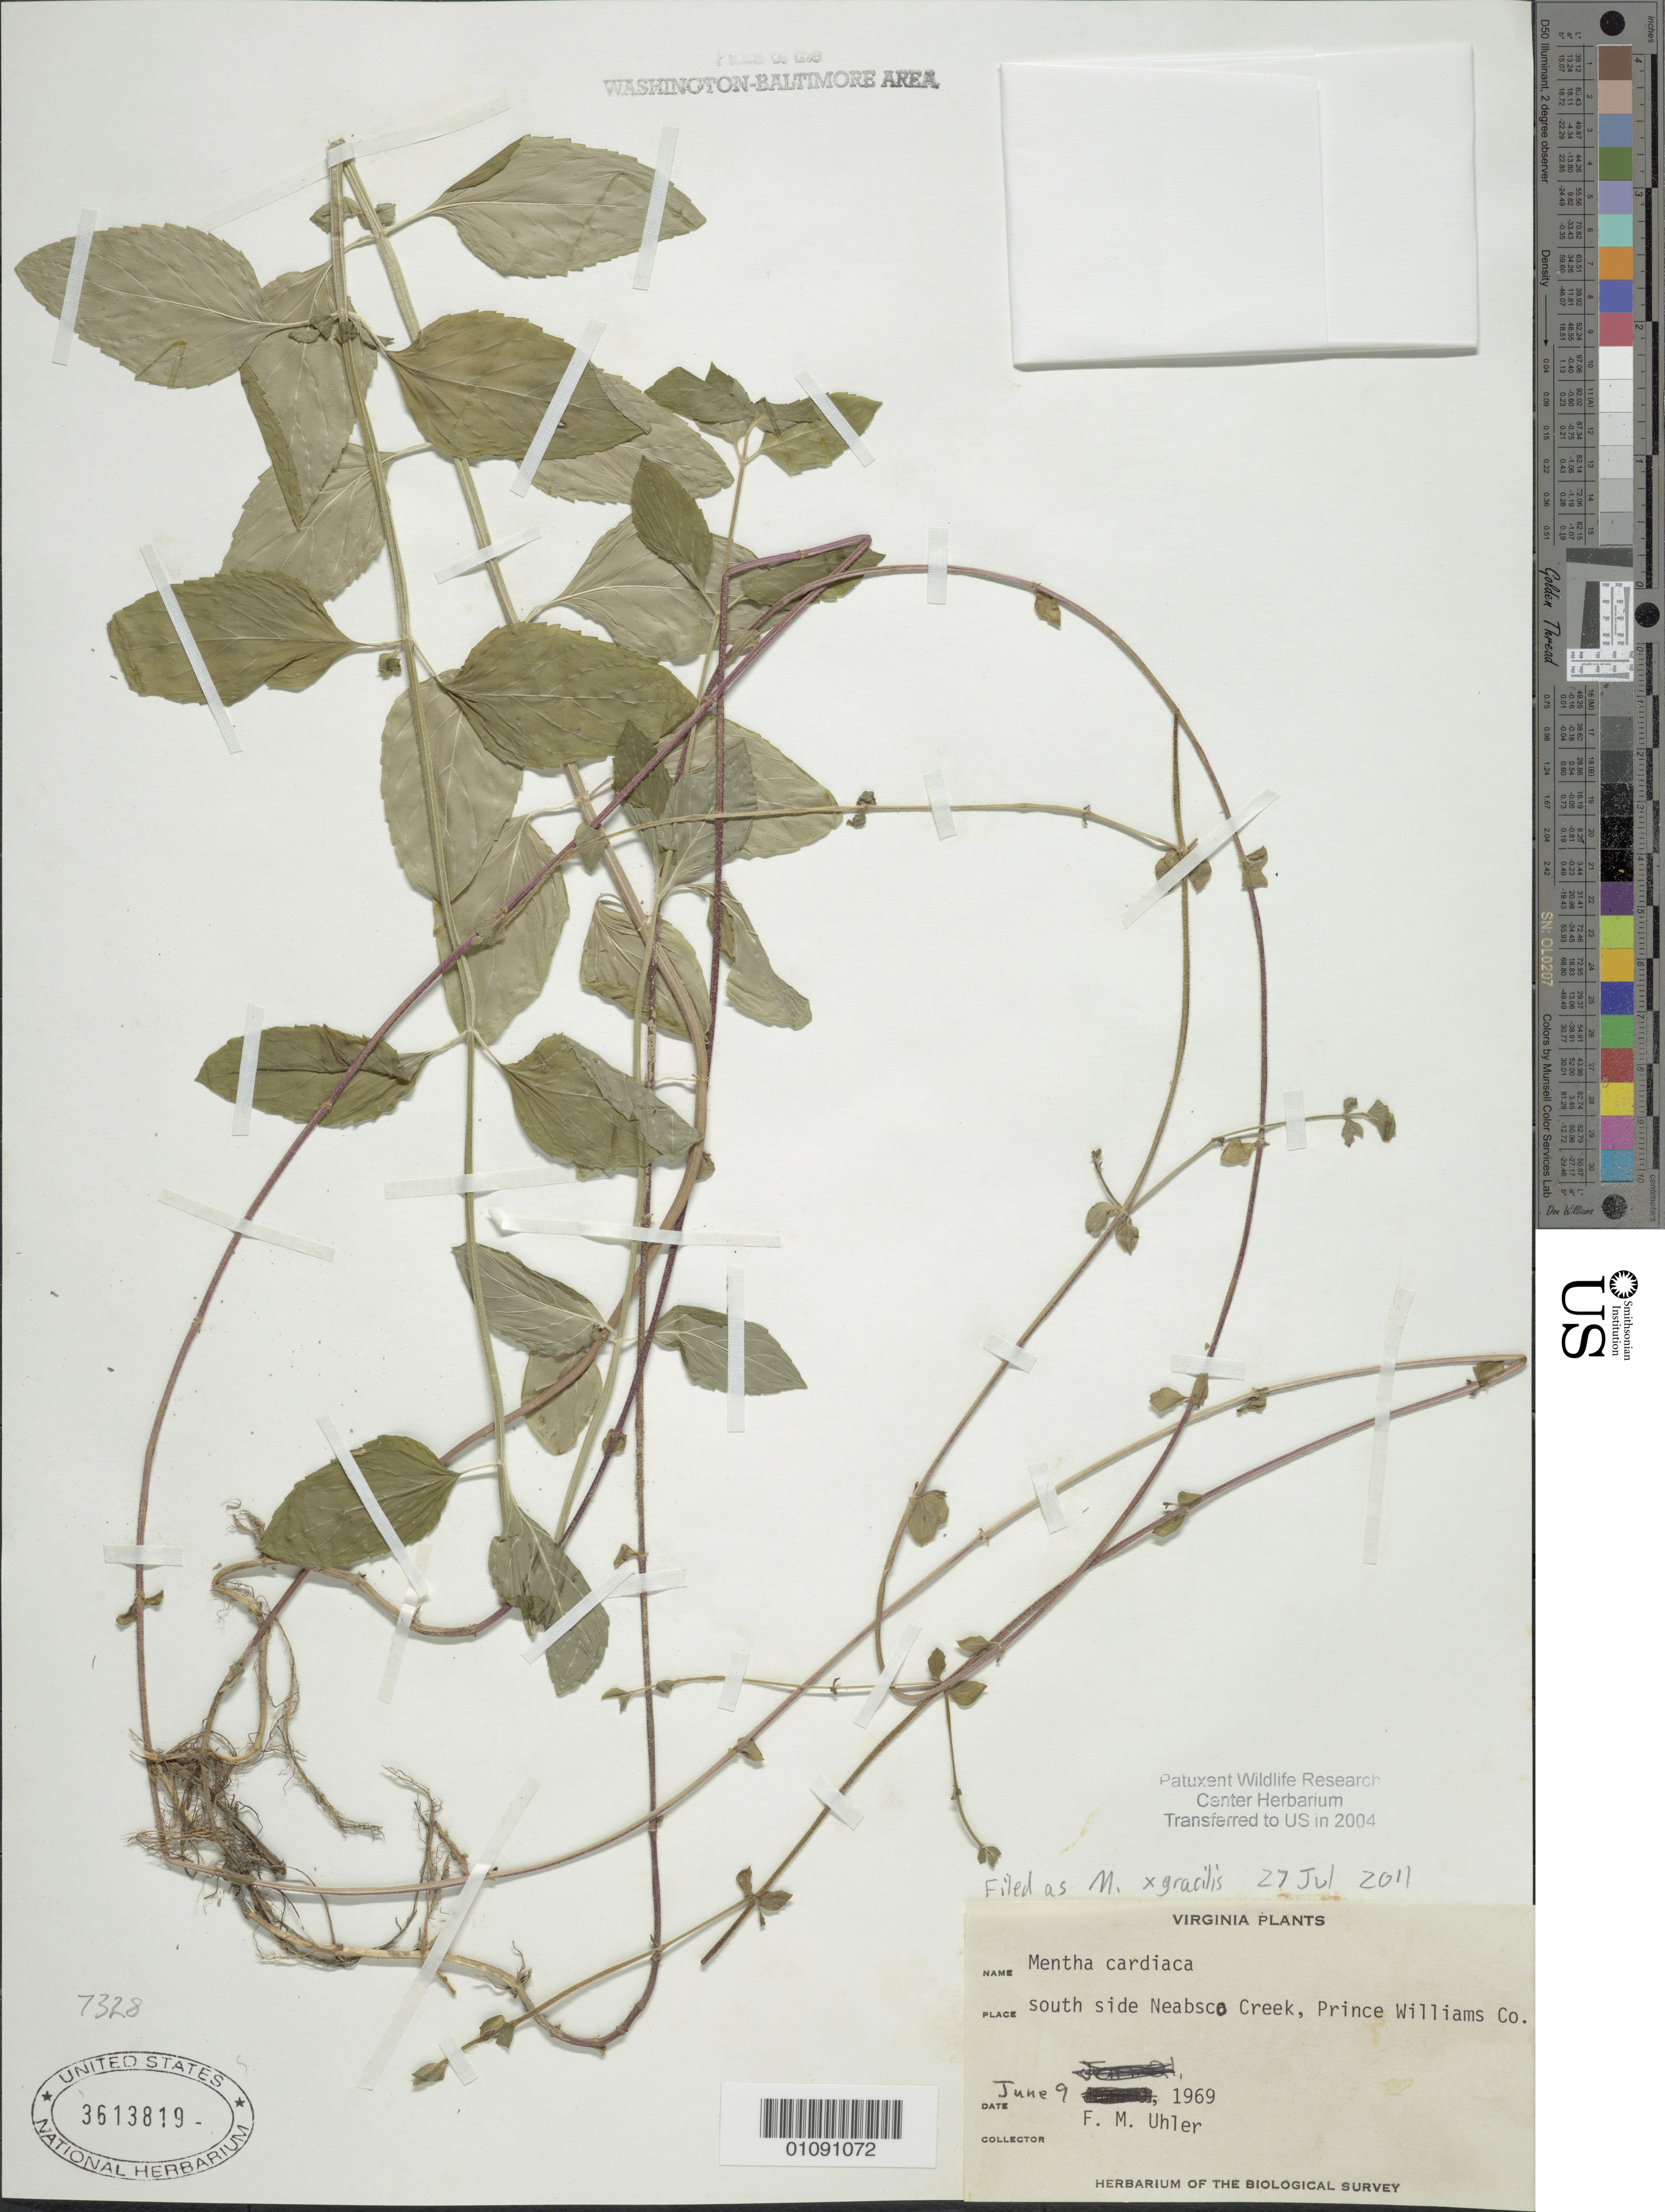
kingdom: Plantae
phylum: Tracheophyta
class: Magnoliopsida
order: Lamiales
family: Lamiaceae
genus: Mentha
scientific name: Mentha x gracilis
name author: Sole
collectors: F. M. Uhler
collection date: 1969-06-09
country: United States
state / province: Virginia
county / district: Prince William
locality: S. side of Neabsco Creek.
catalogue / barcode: US 3613819